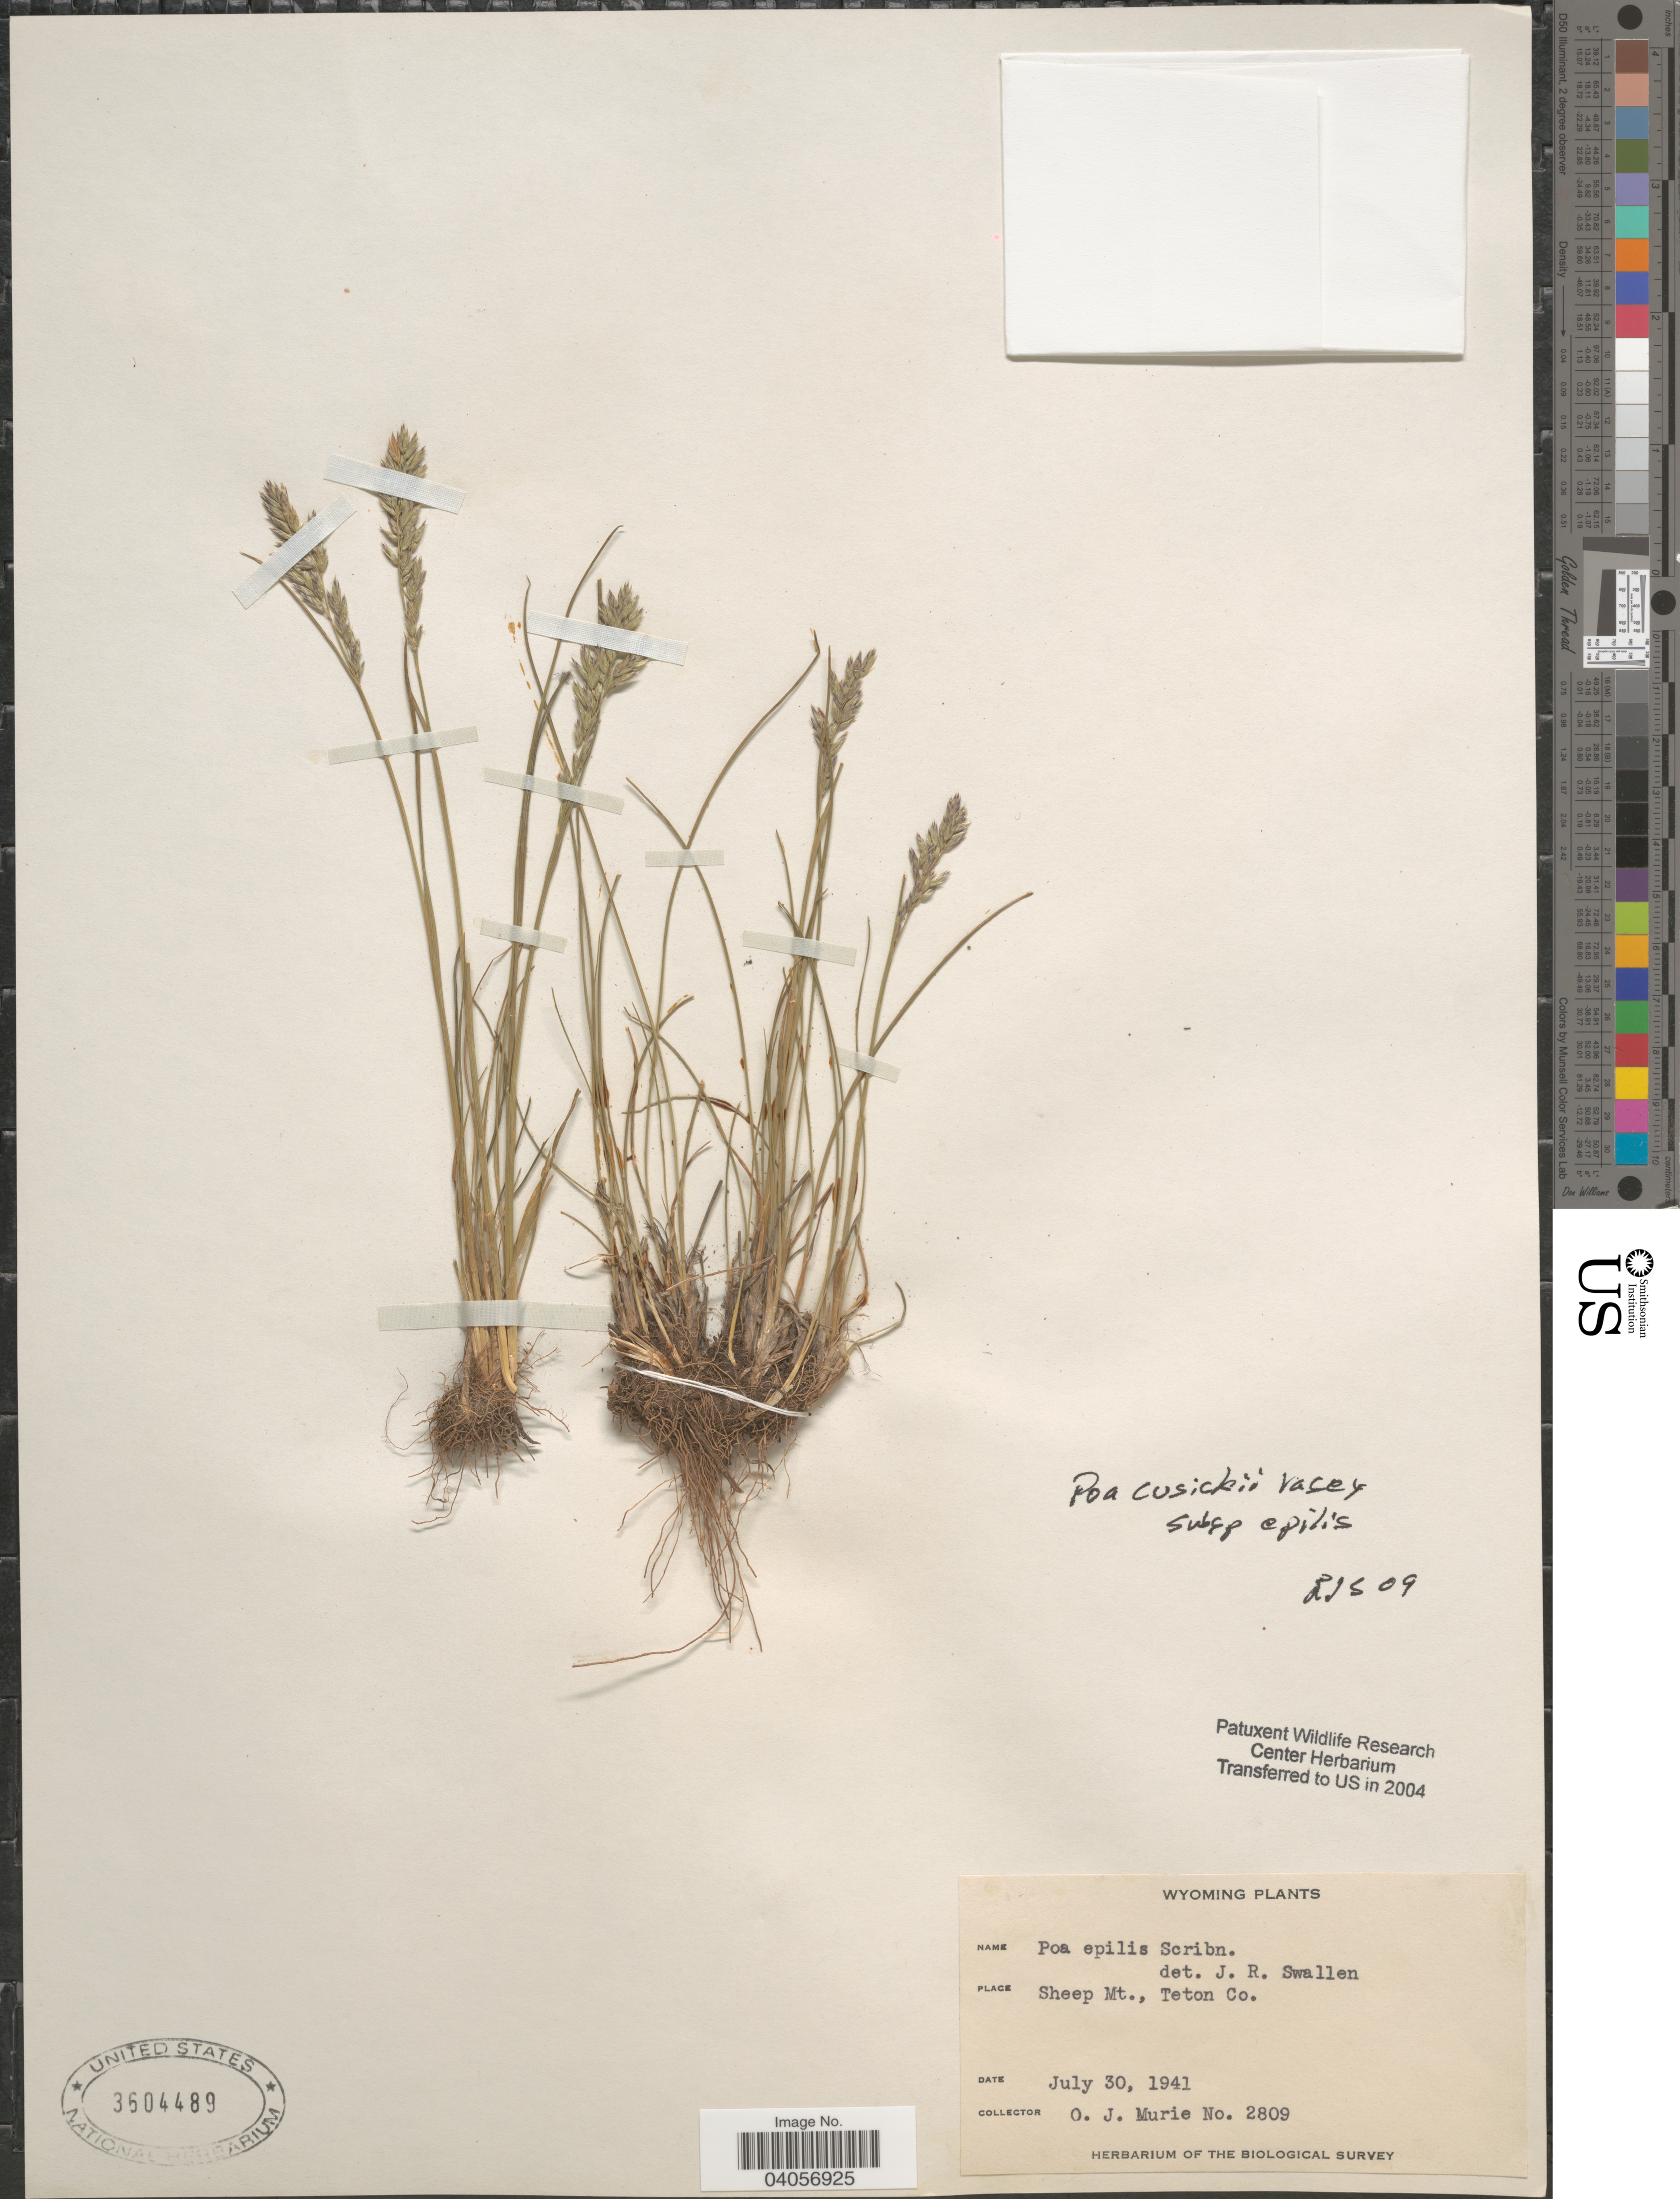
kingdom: Plantae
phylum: Tracheophyta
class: Liliopsida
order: Poales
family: Poaceae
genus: Poa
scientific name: Poa cusickii subsp. epilis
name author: (Scribn.) W.A. Weber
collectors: O. Murie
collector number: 2809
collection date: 1941-07-30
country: United States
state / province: Wyoming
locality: Sheep Mt, Teton Co.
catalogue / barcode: US 3604489